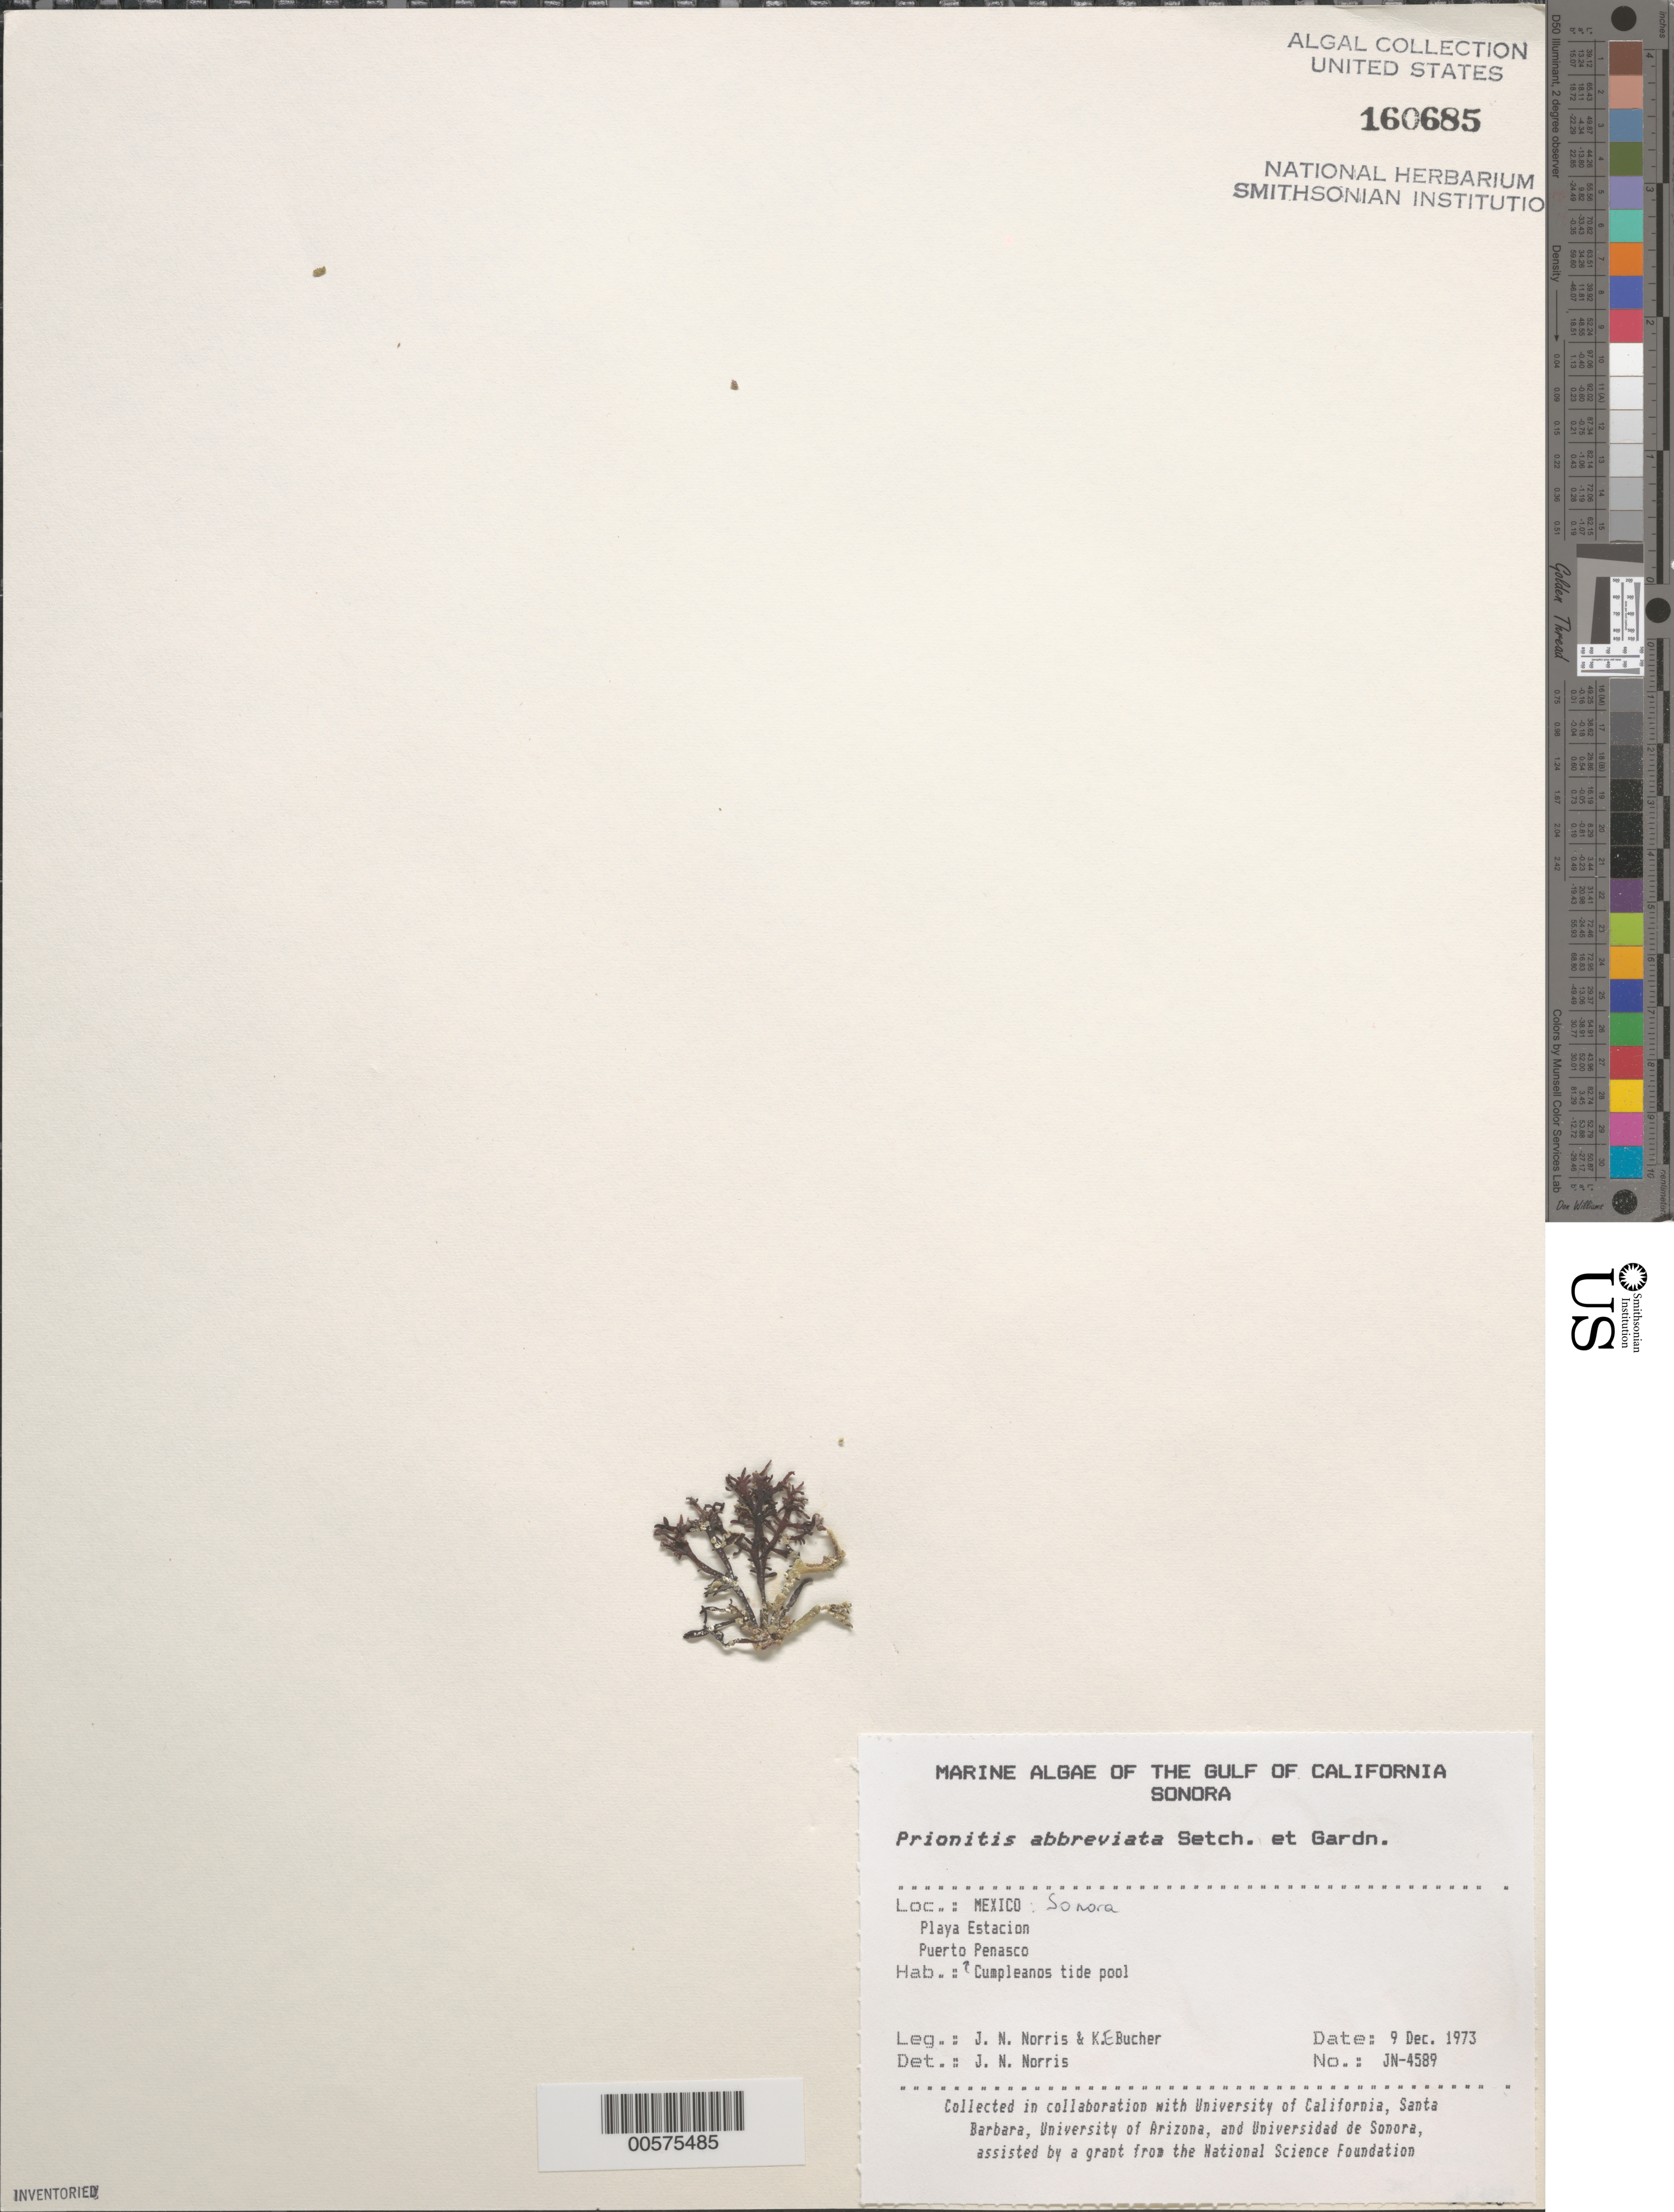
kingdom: Plantae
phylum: Rhodophyta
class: Florideophyceae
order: Cryptonemiales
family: Cryptonemiaceae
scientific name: Prionitis abbreviata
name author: Setchell & N.L. Gardner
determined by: Norris, James N.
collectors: J. N. Norris & K. E. Bucher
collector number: JN-4589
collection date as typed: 09 Dec 1973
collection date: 1973-12-09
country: Mexico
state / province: Sonora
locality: Playa Estacion, Puerto Penasco, Cumpleanos tide pool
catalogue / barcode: US 160685